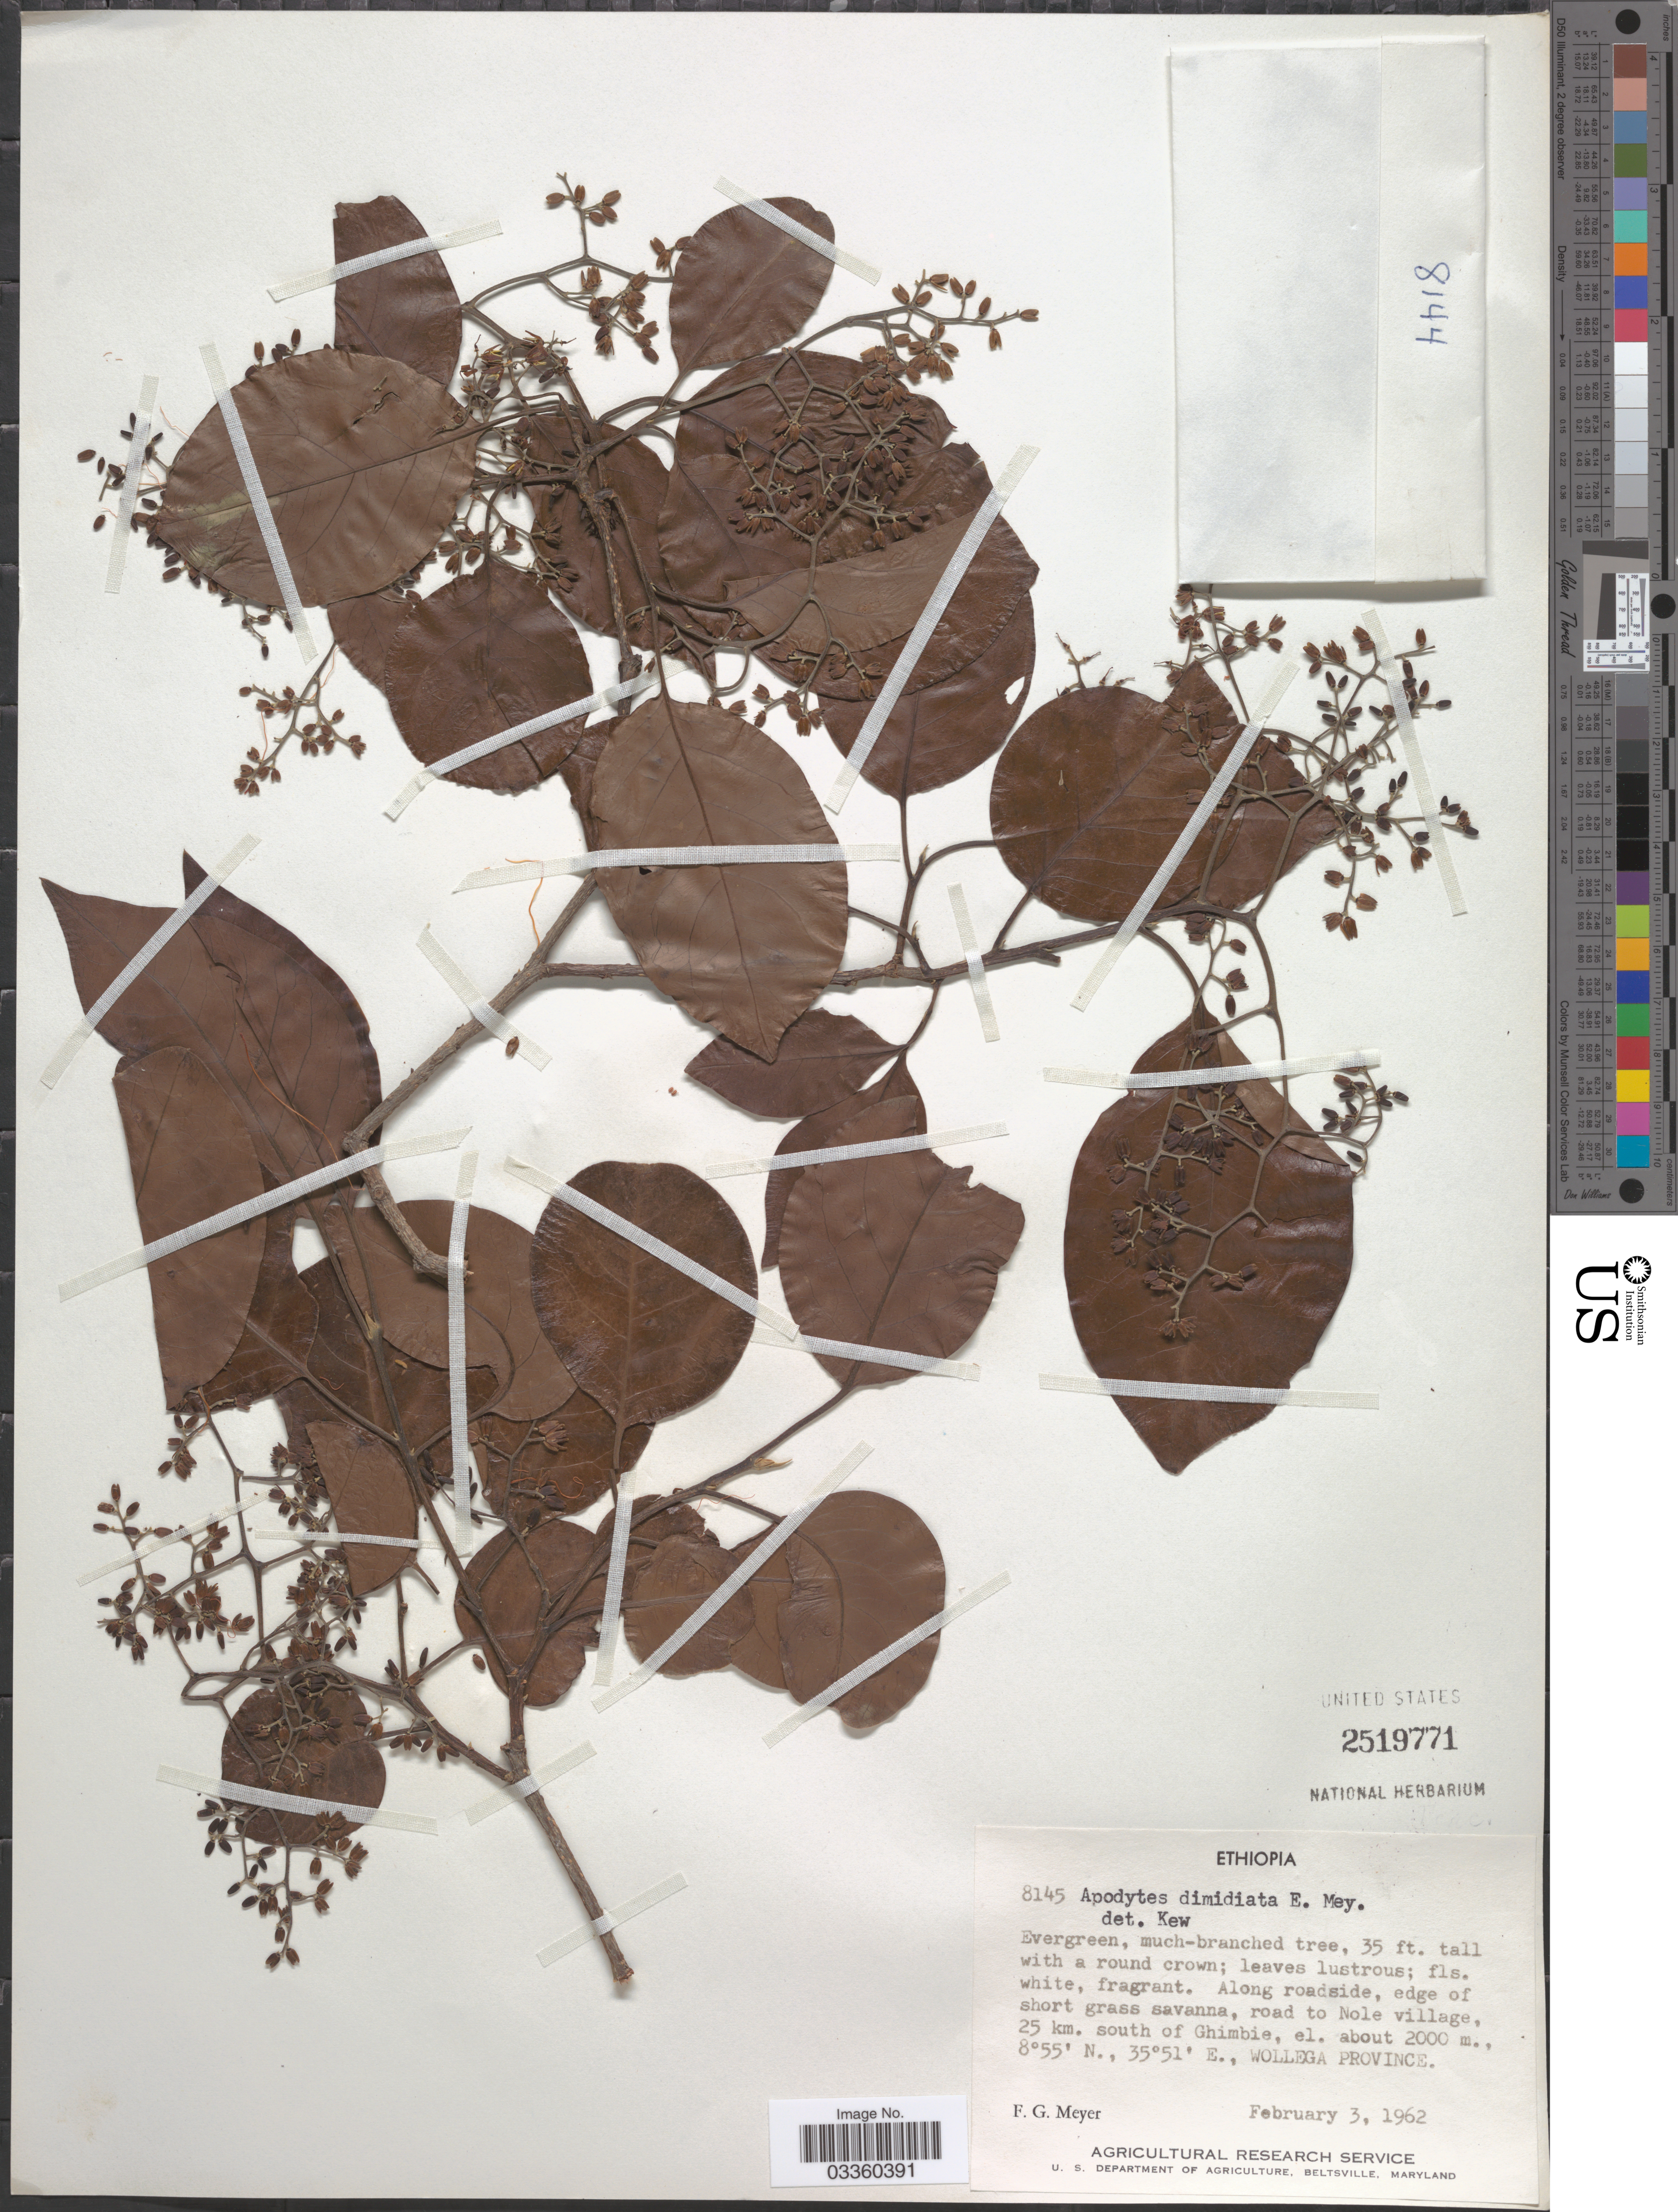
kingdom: Plantae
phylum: Tracheophyta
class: Magnoliopsida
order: Metteniusales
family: Metteniusaceae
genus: Apodytes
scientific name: Apodytes dimidiata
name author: E. Mey. ex Arn.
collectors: F. G. Meyer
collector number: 8145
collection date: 1962-02-03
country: Ethiopia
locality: Road to Nole village, 25 km. south of Ghimbie. Wollega Province.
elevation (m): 2000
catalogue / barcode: US 2519771